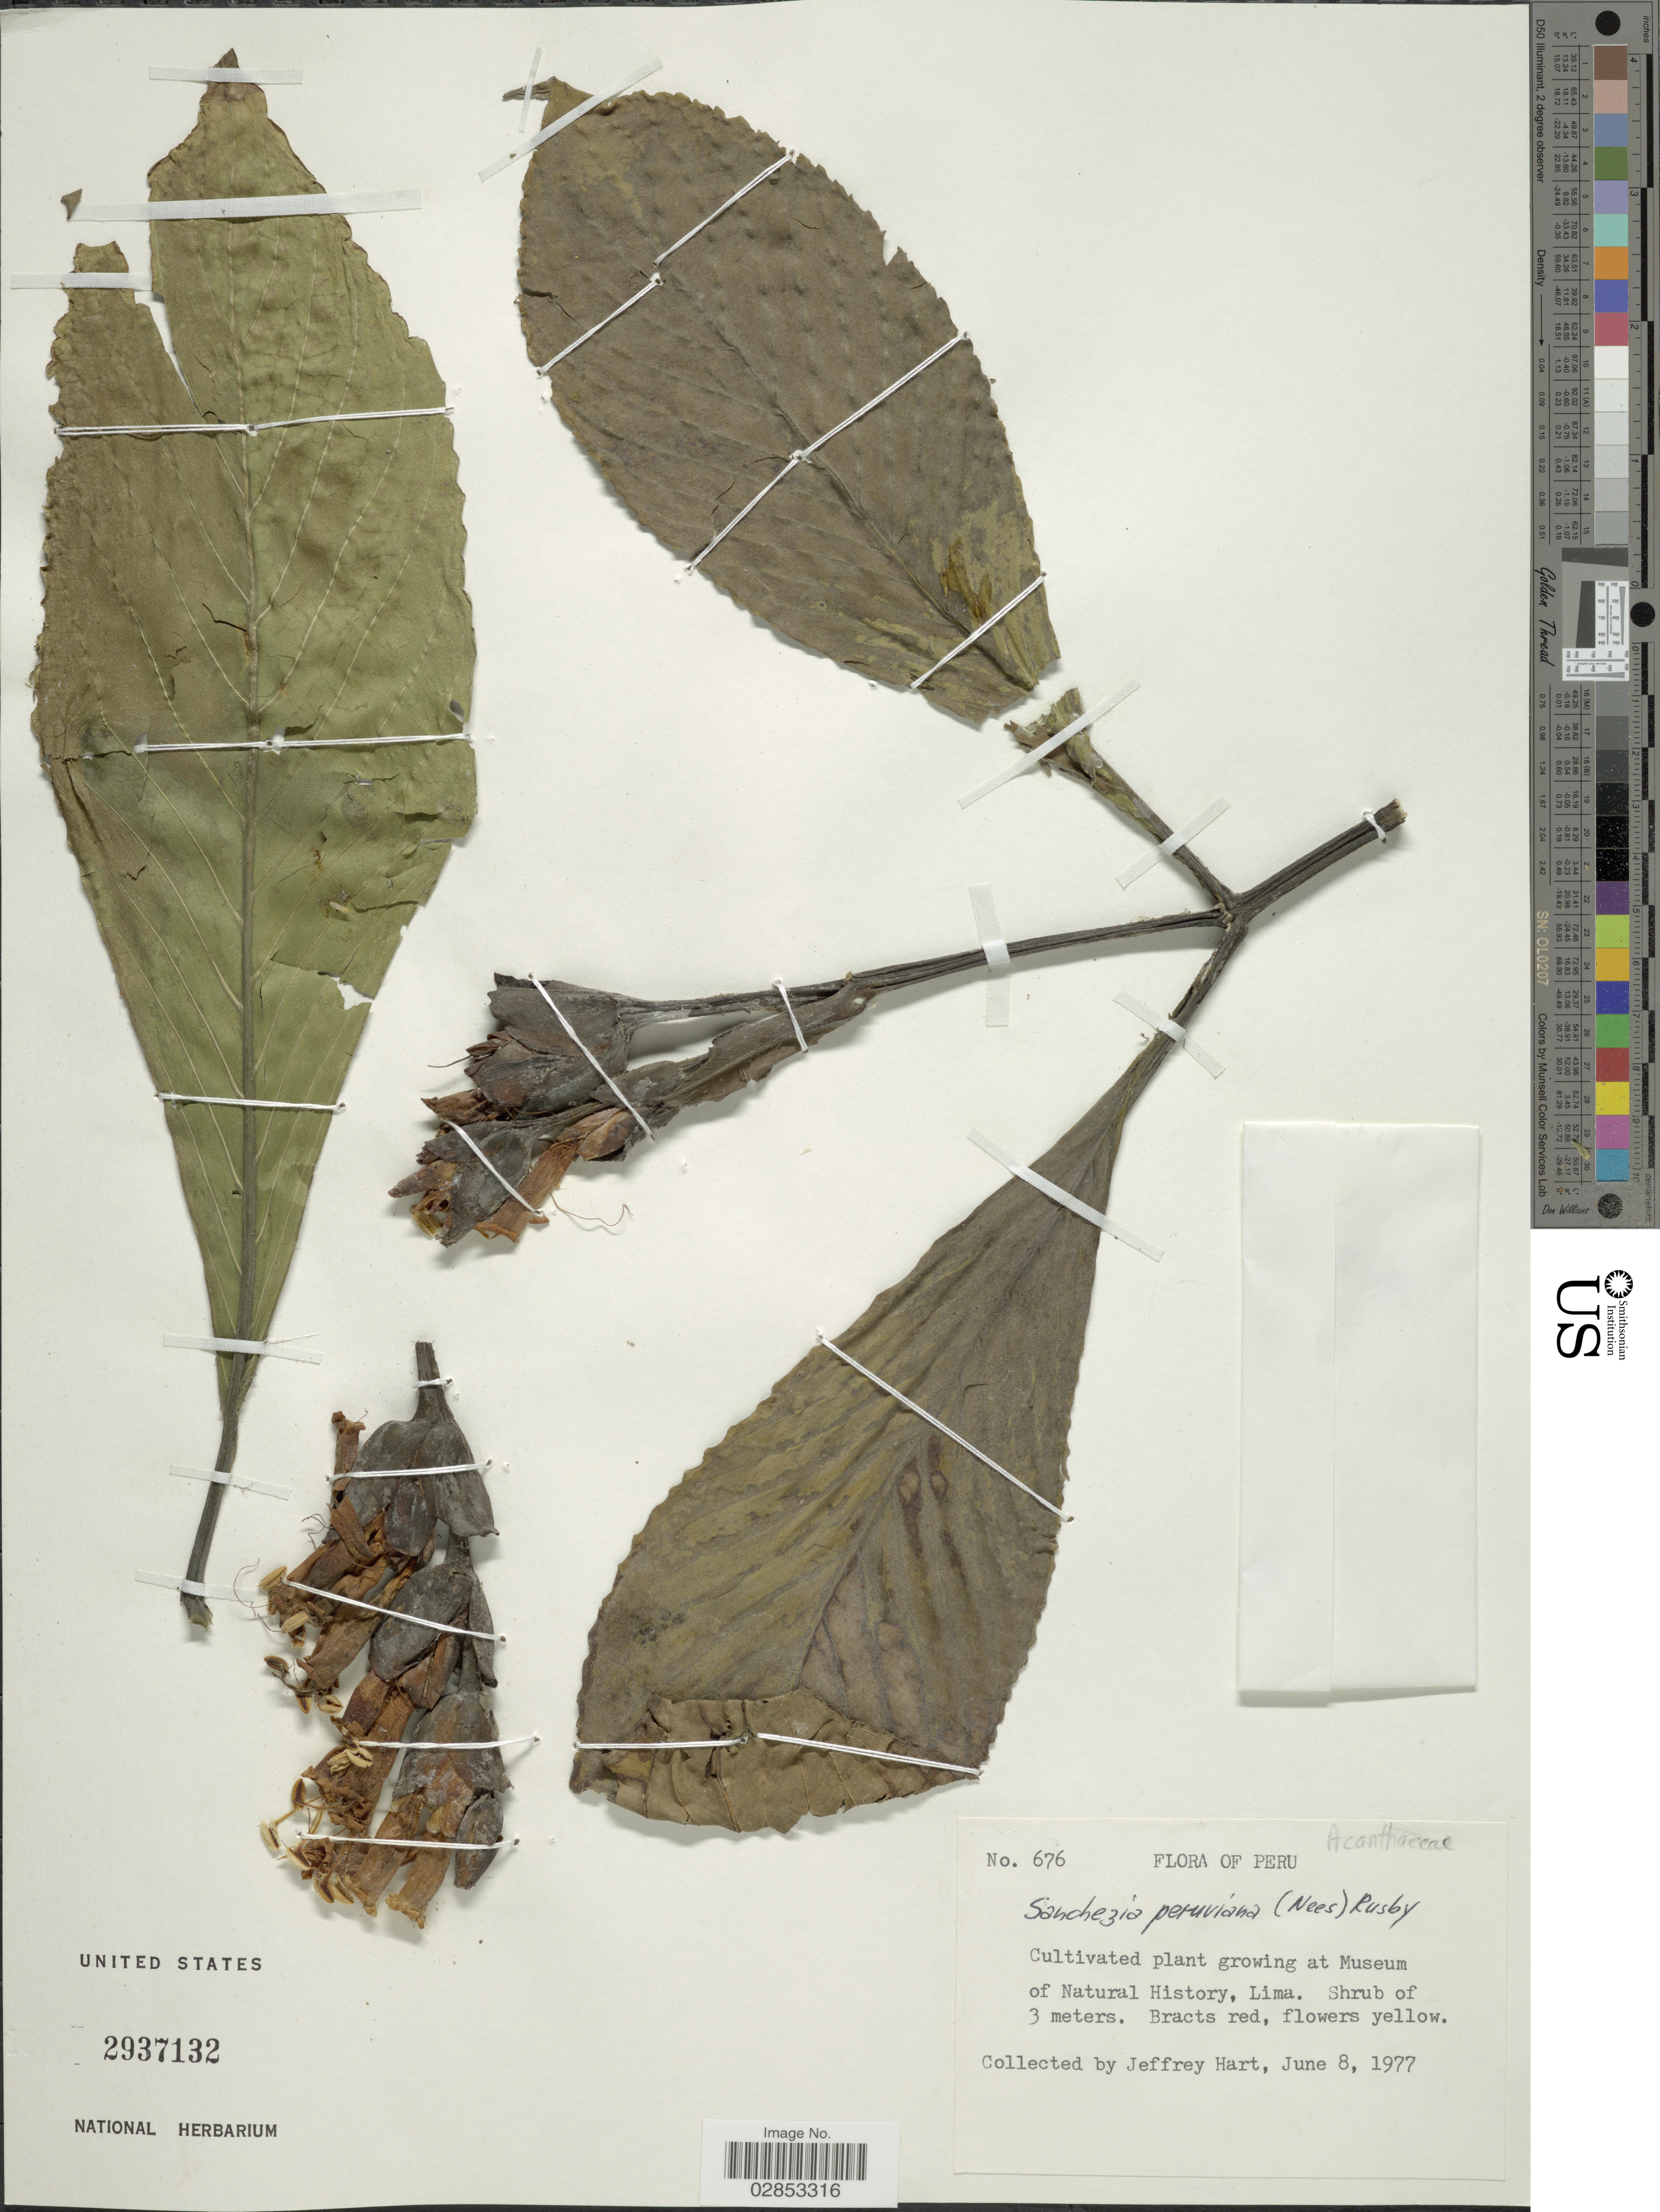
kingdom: Plantae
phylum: Tracheophyta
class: Magnoliopsida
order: Lamiales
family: Acanthaceae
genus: Sanchezia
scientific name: Sanchezia oblonga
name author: Ruiz & Pav.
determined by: Azevedo, Igor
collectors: J. A. Hart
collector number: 676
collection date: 1977-06-08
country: Peru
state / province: Lima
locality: Museum of Natural History.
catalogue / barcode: US 2937132